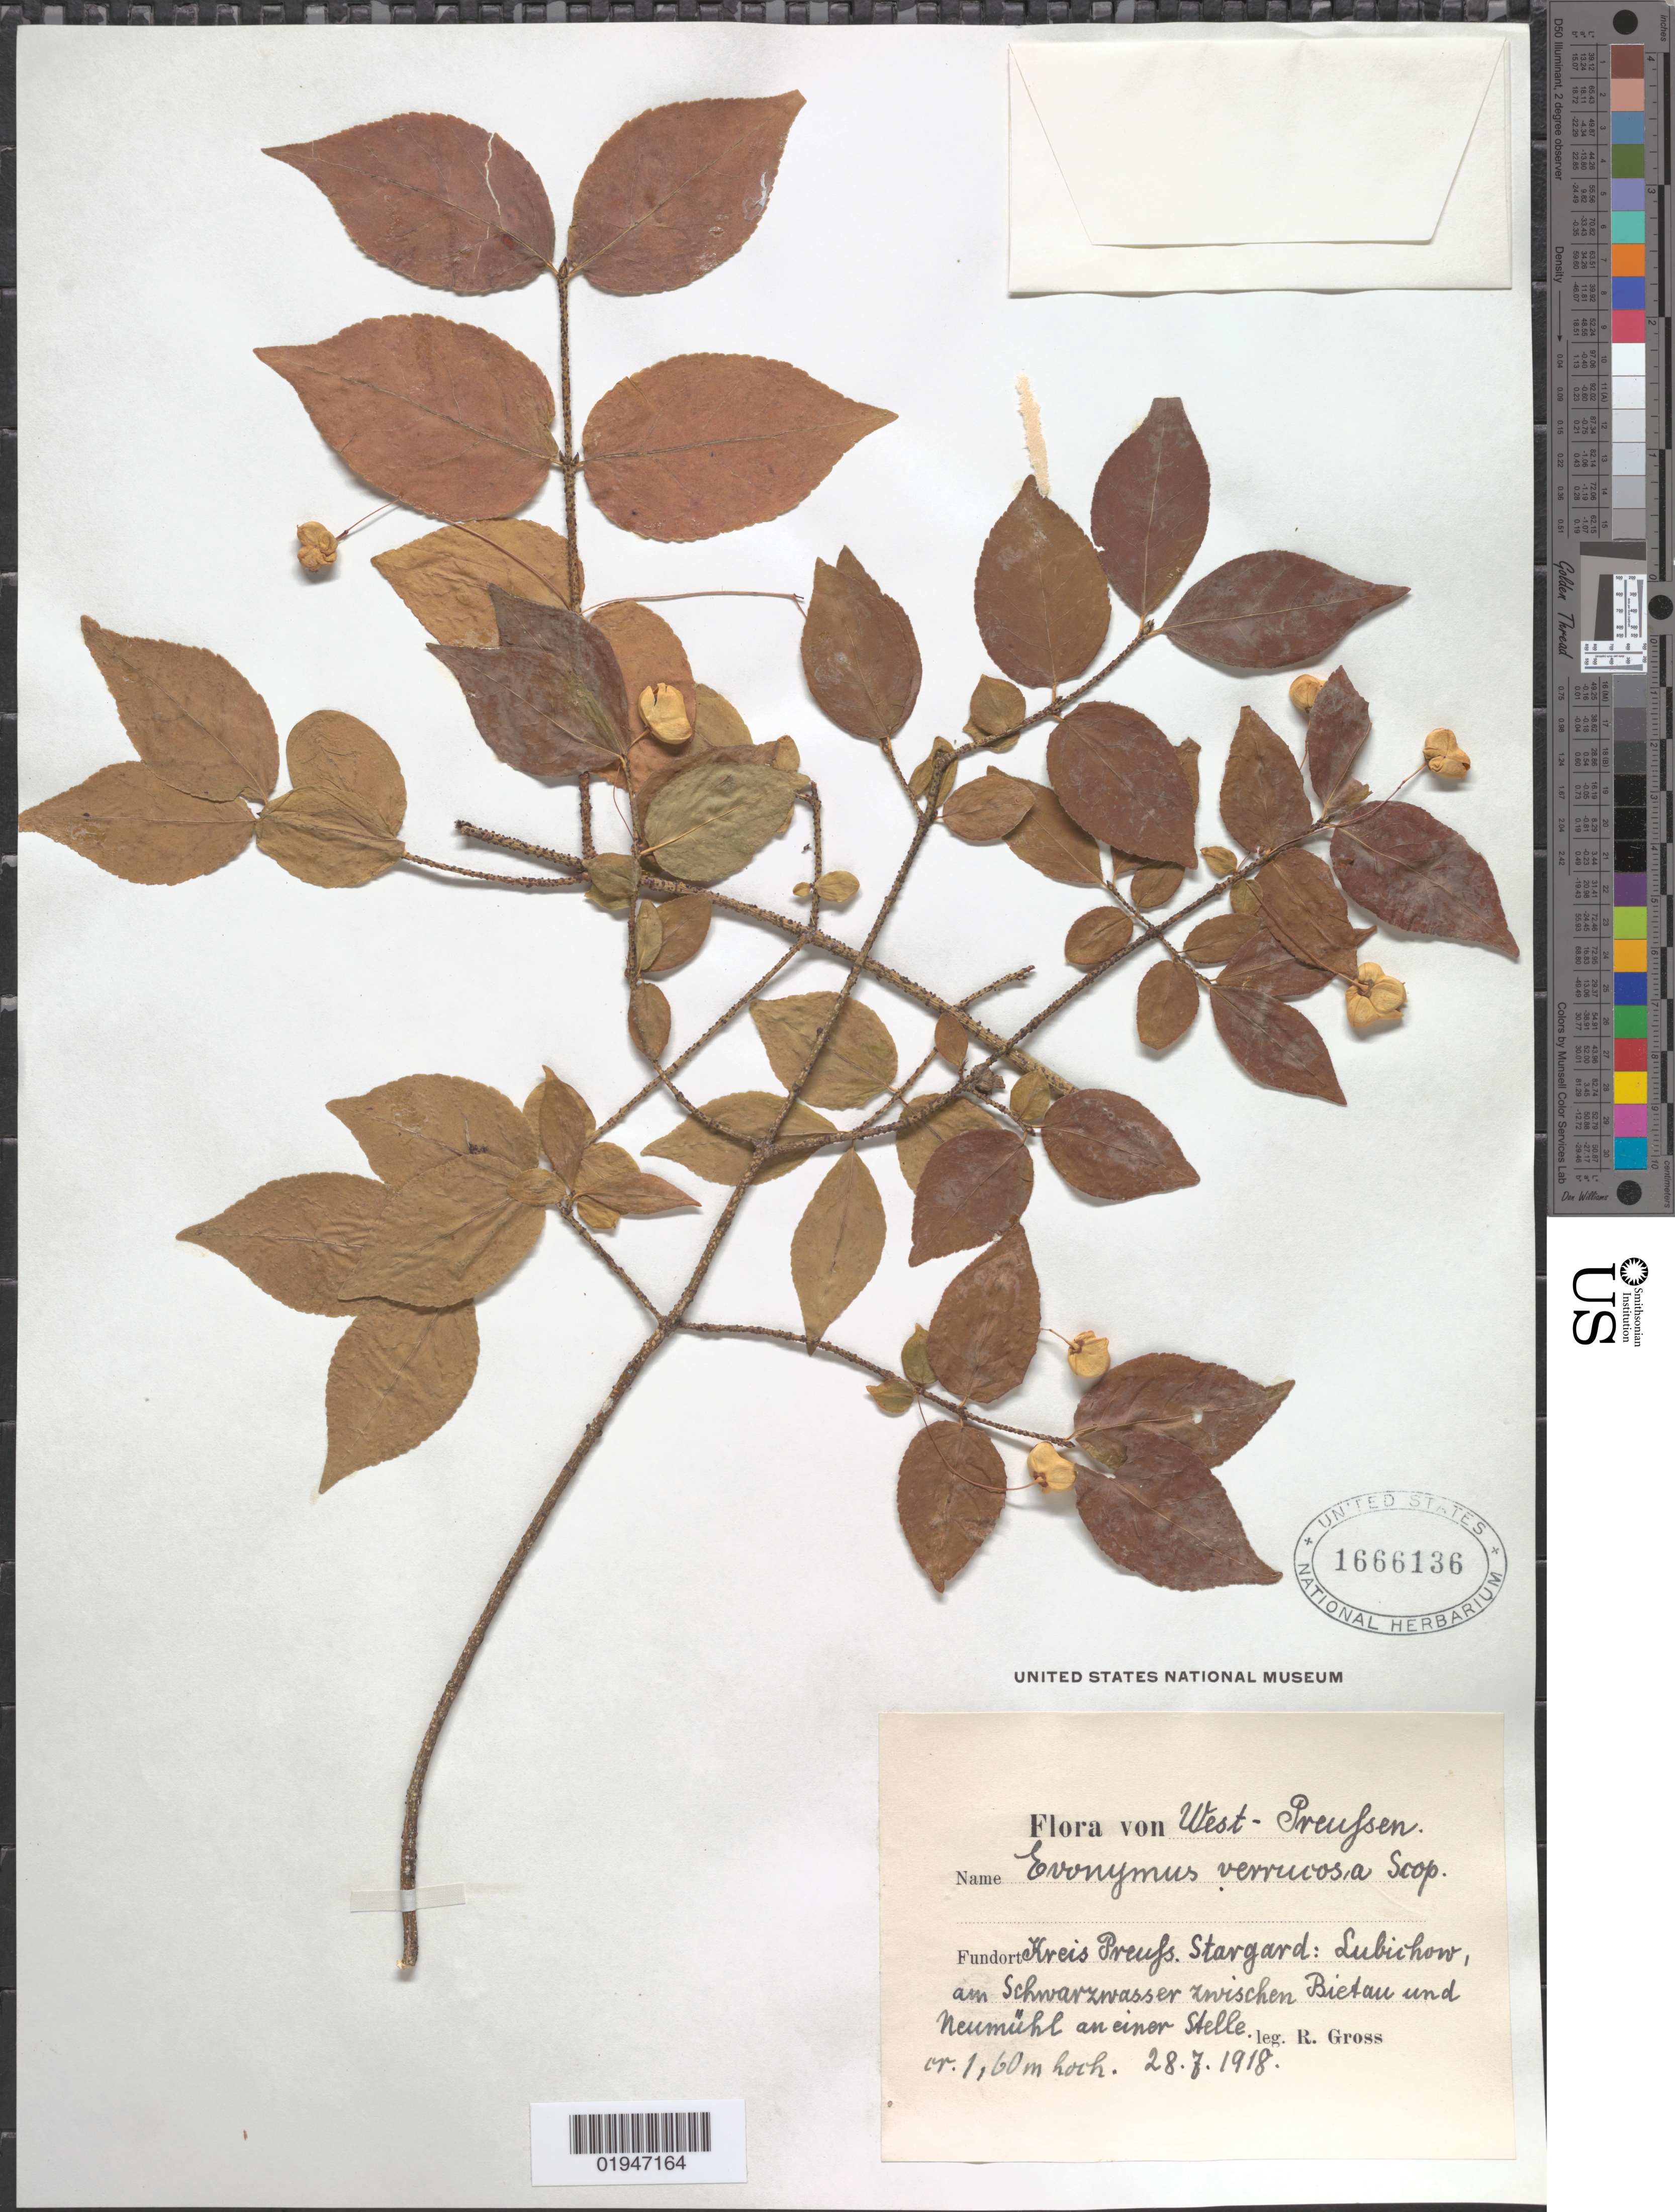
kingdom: Plantae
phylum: Tracheophyta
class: Magnoliopsida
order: Celastrales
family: Celastraceae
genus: Euonymus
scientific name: Euonymus verrucosus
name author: Scop.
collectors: R. Gross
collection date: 1918-07-28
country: Germany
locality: Kreis Preuss. Stargard: Lubichow, am schwarzwasser zwischen Bietau und Neumühl an einer Stelle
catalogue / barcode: US 1666136